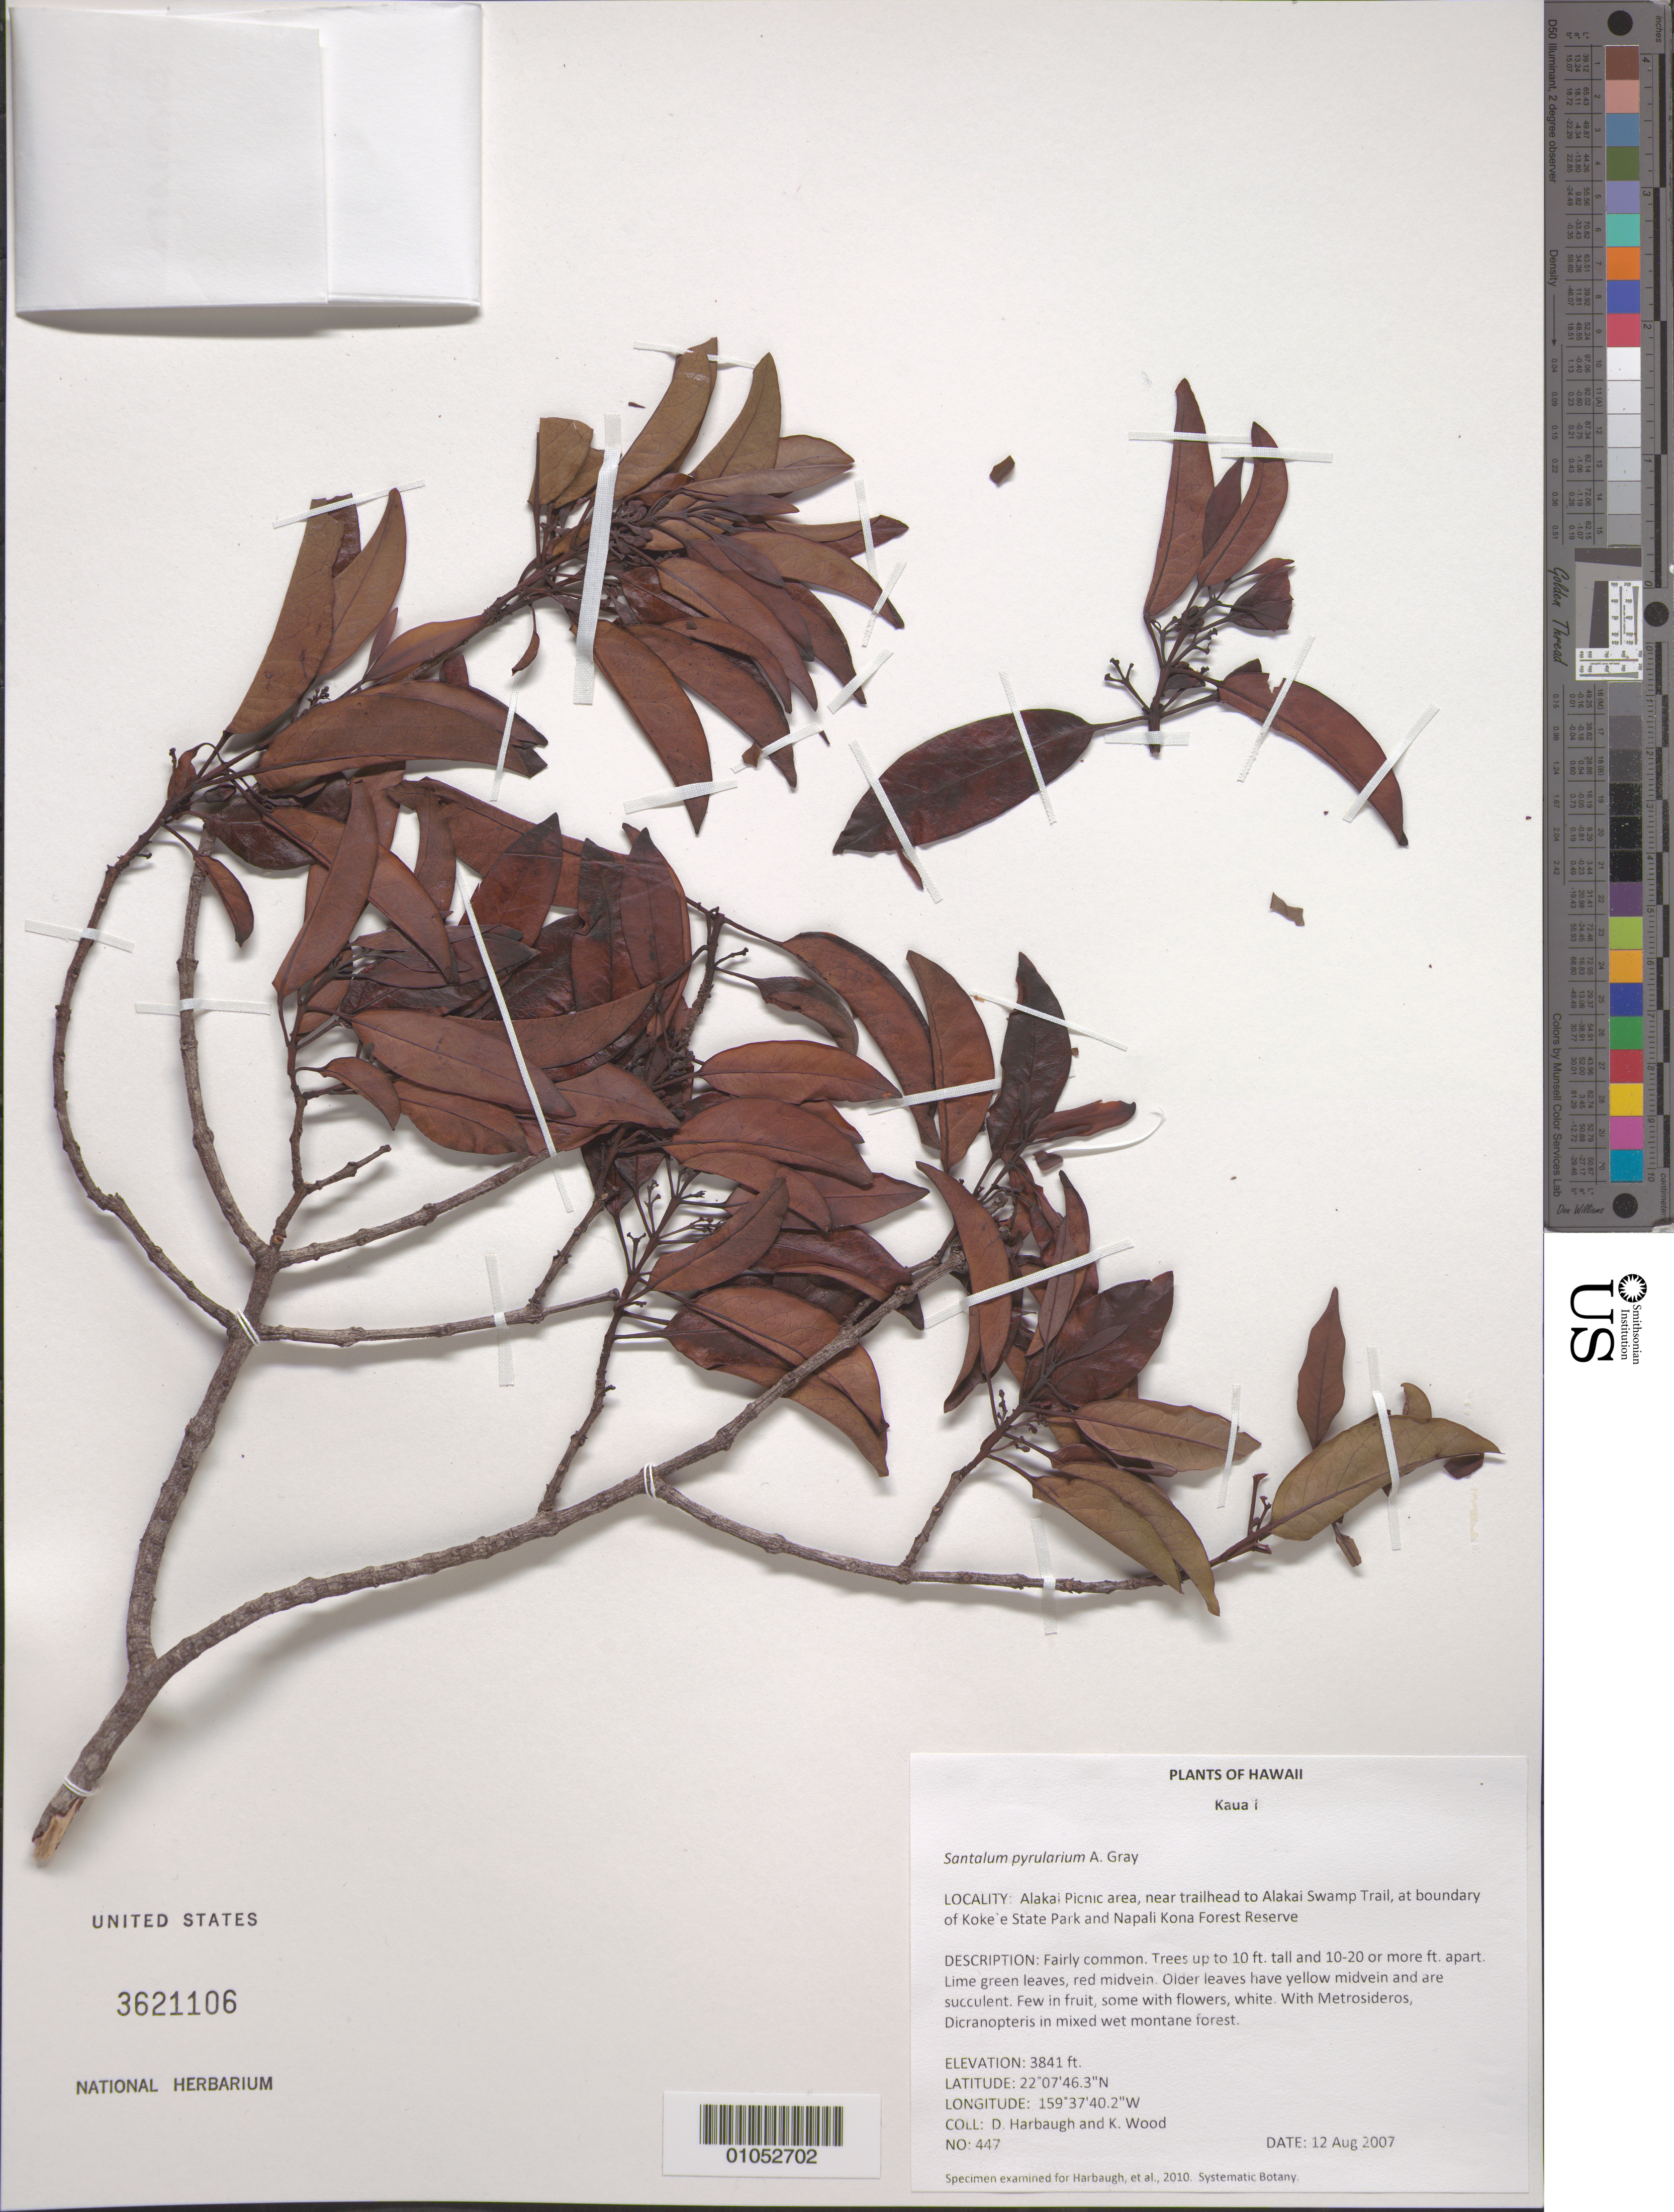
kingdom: Plantae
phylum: Tracheophyta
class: Magnoliopsida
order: Santalales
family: Santalaceae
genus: Santalum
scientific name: Santalum pyrularium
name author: A. Gray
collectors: D. Harbaugh & K. Wood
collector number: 447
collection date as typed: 12 Aug 2007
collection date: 2007-08-12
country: United States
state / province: Hawaii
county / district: Kauai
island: Kaua'i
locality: Alakai Picnic area, near trailhead to Alakai Swamp Trail, at boundary of Kokee State Park and Napali Kona Forest Reserve.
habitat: Mixed wet montane forest.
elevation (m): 1171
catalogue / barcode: US 3621106